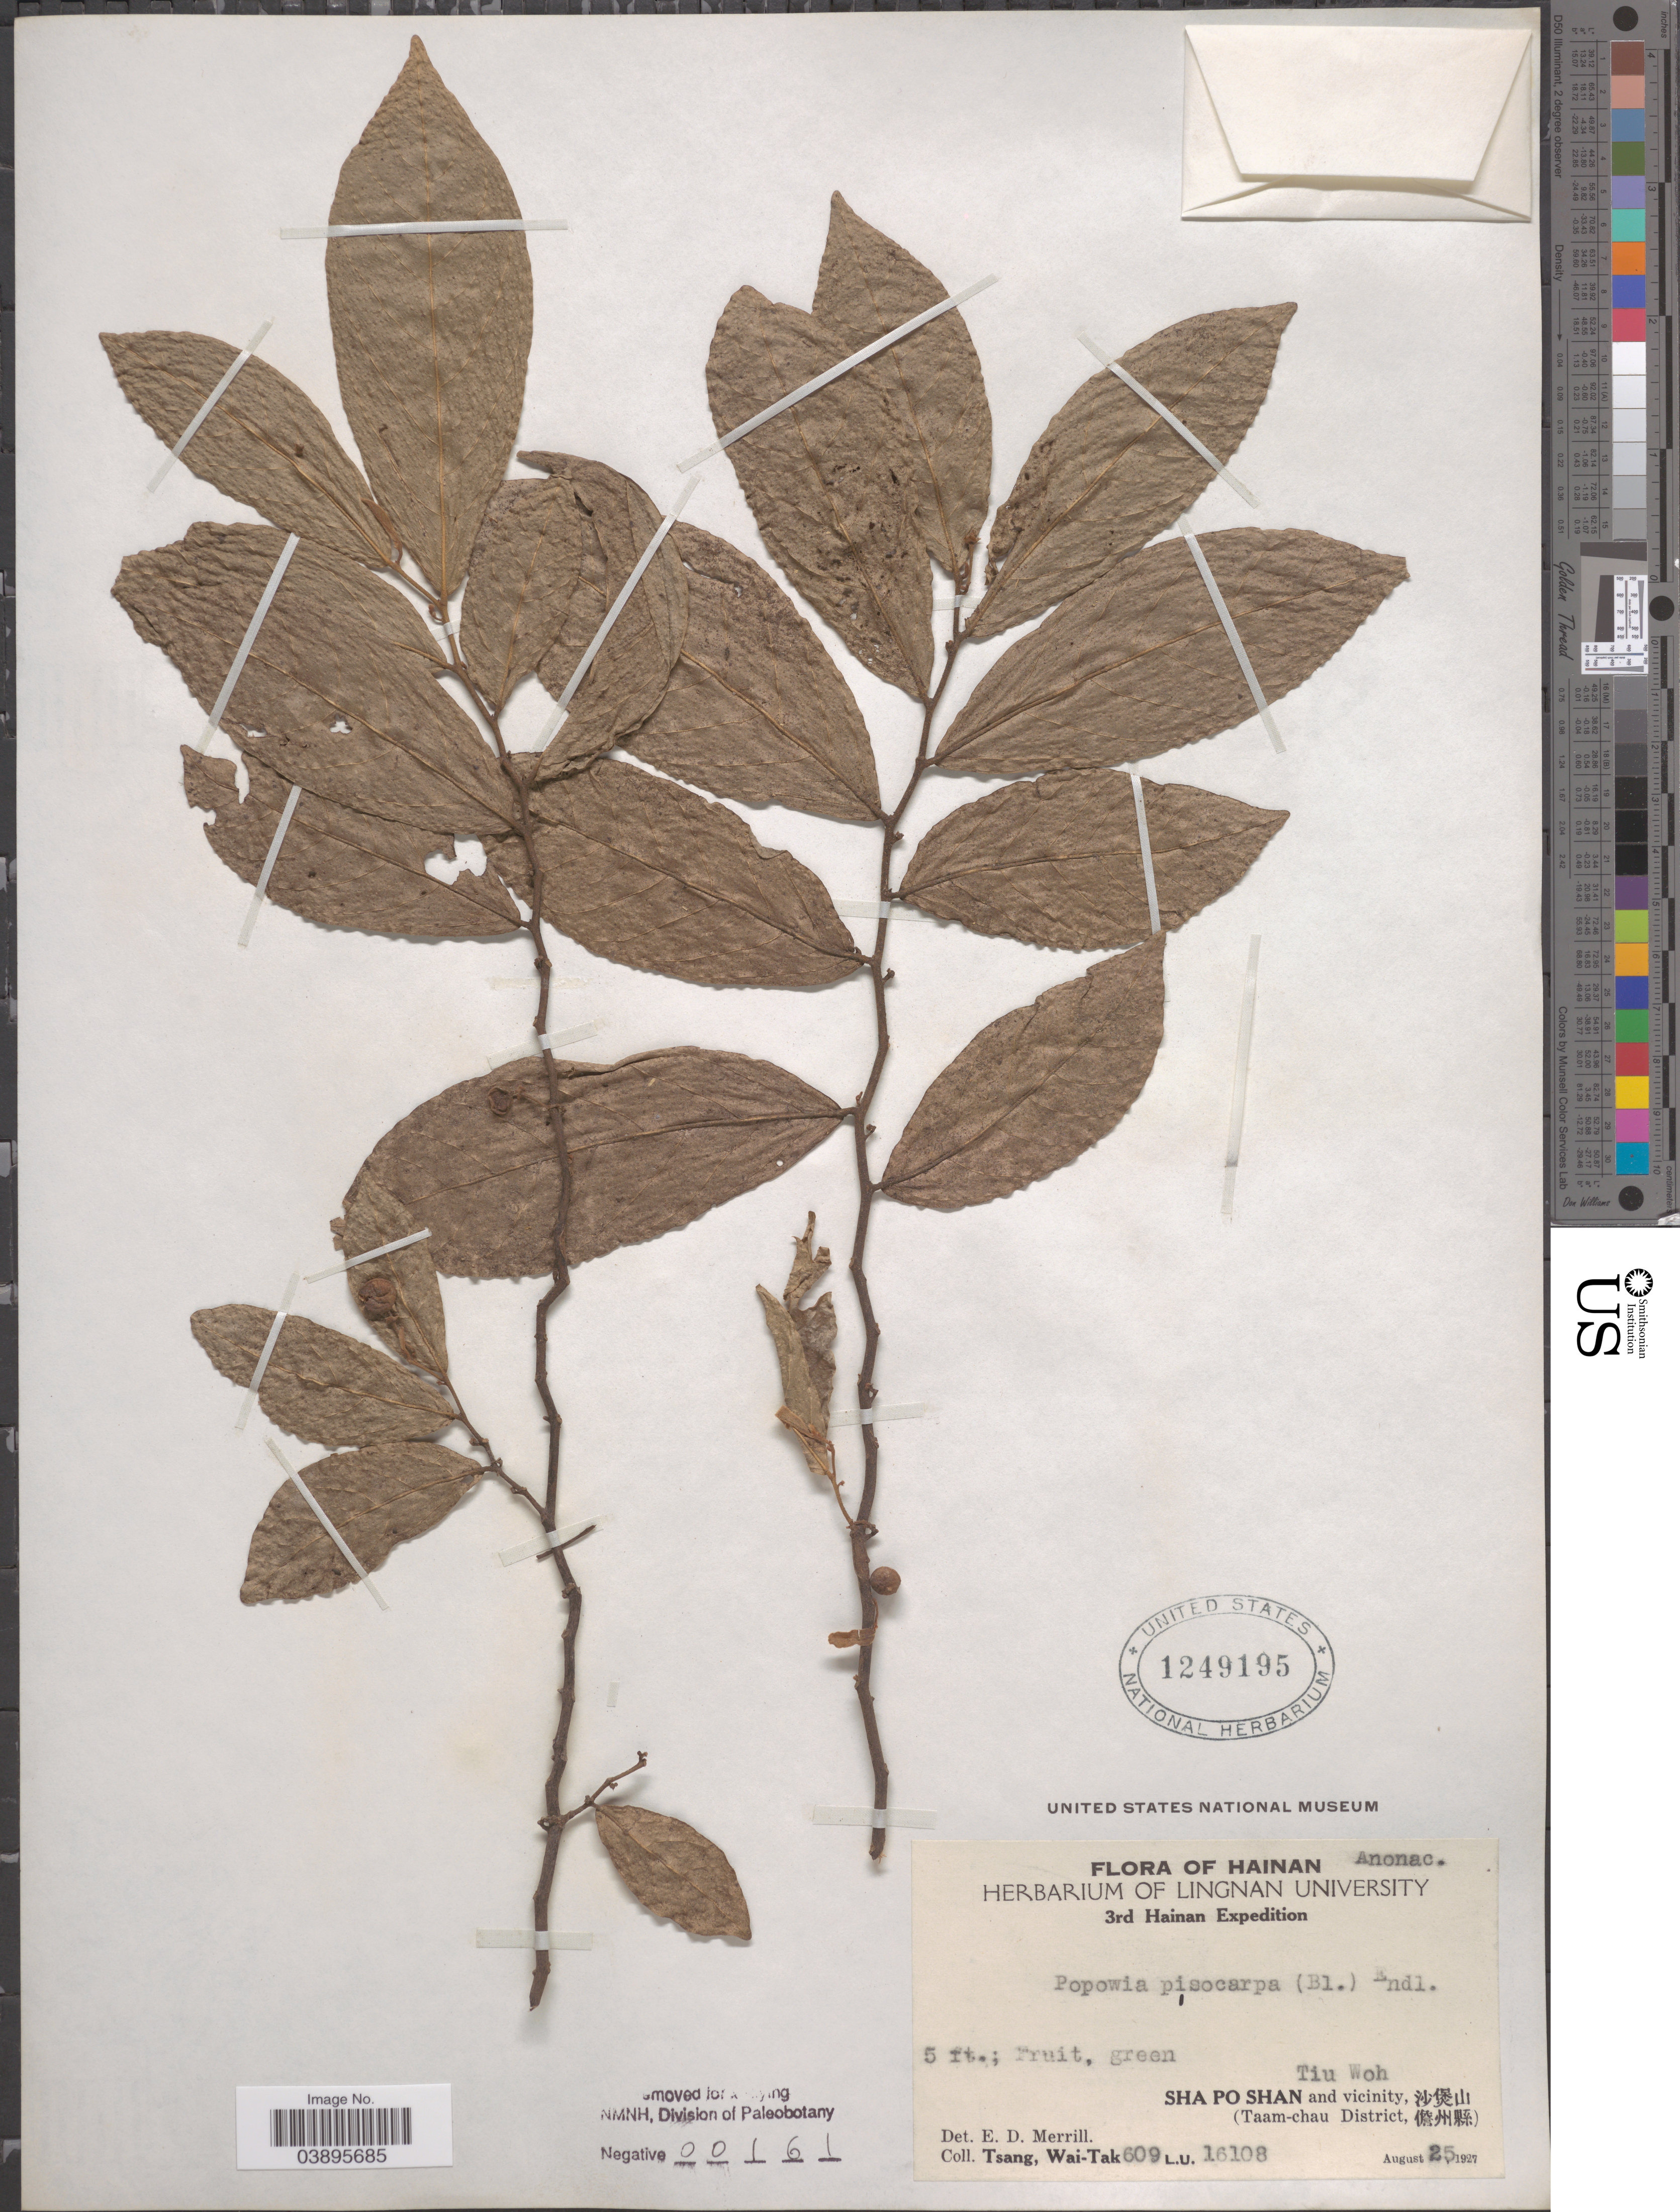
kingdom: Plantae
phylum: Tracheophyta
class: Magnoliopsida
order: Magnoliales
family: Annonaceae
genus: Popowia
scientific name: Popowia pisocarpa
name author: (Blume) Endl.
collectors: W. T. Tsang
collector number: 609L.U.16108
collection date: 1927-08-25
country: China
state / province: Hainan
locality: Tiu Woh. Sha Po Shan and vicinity, X. (Taam-chau District, X).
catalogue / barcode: US 1249195